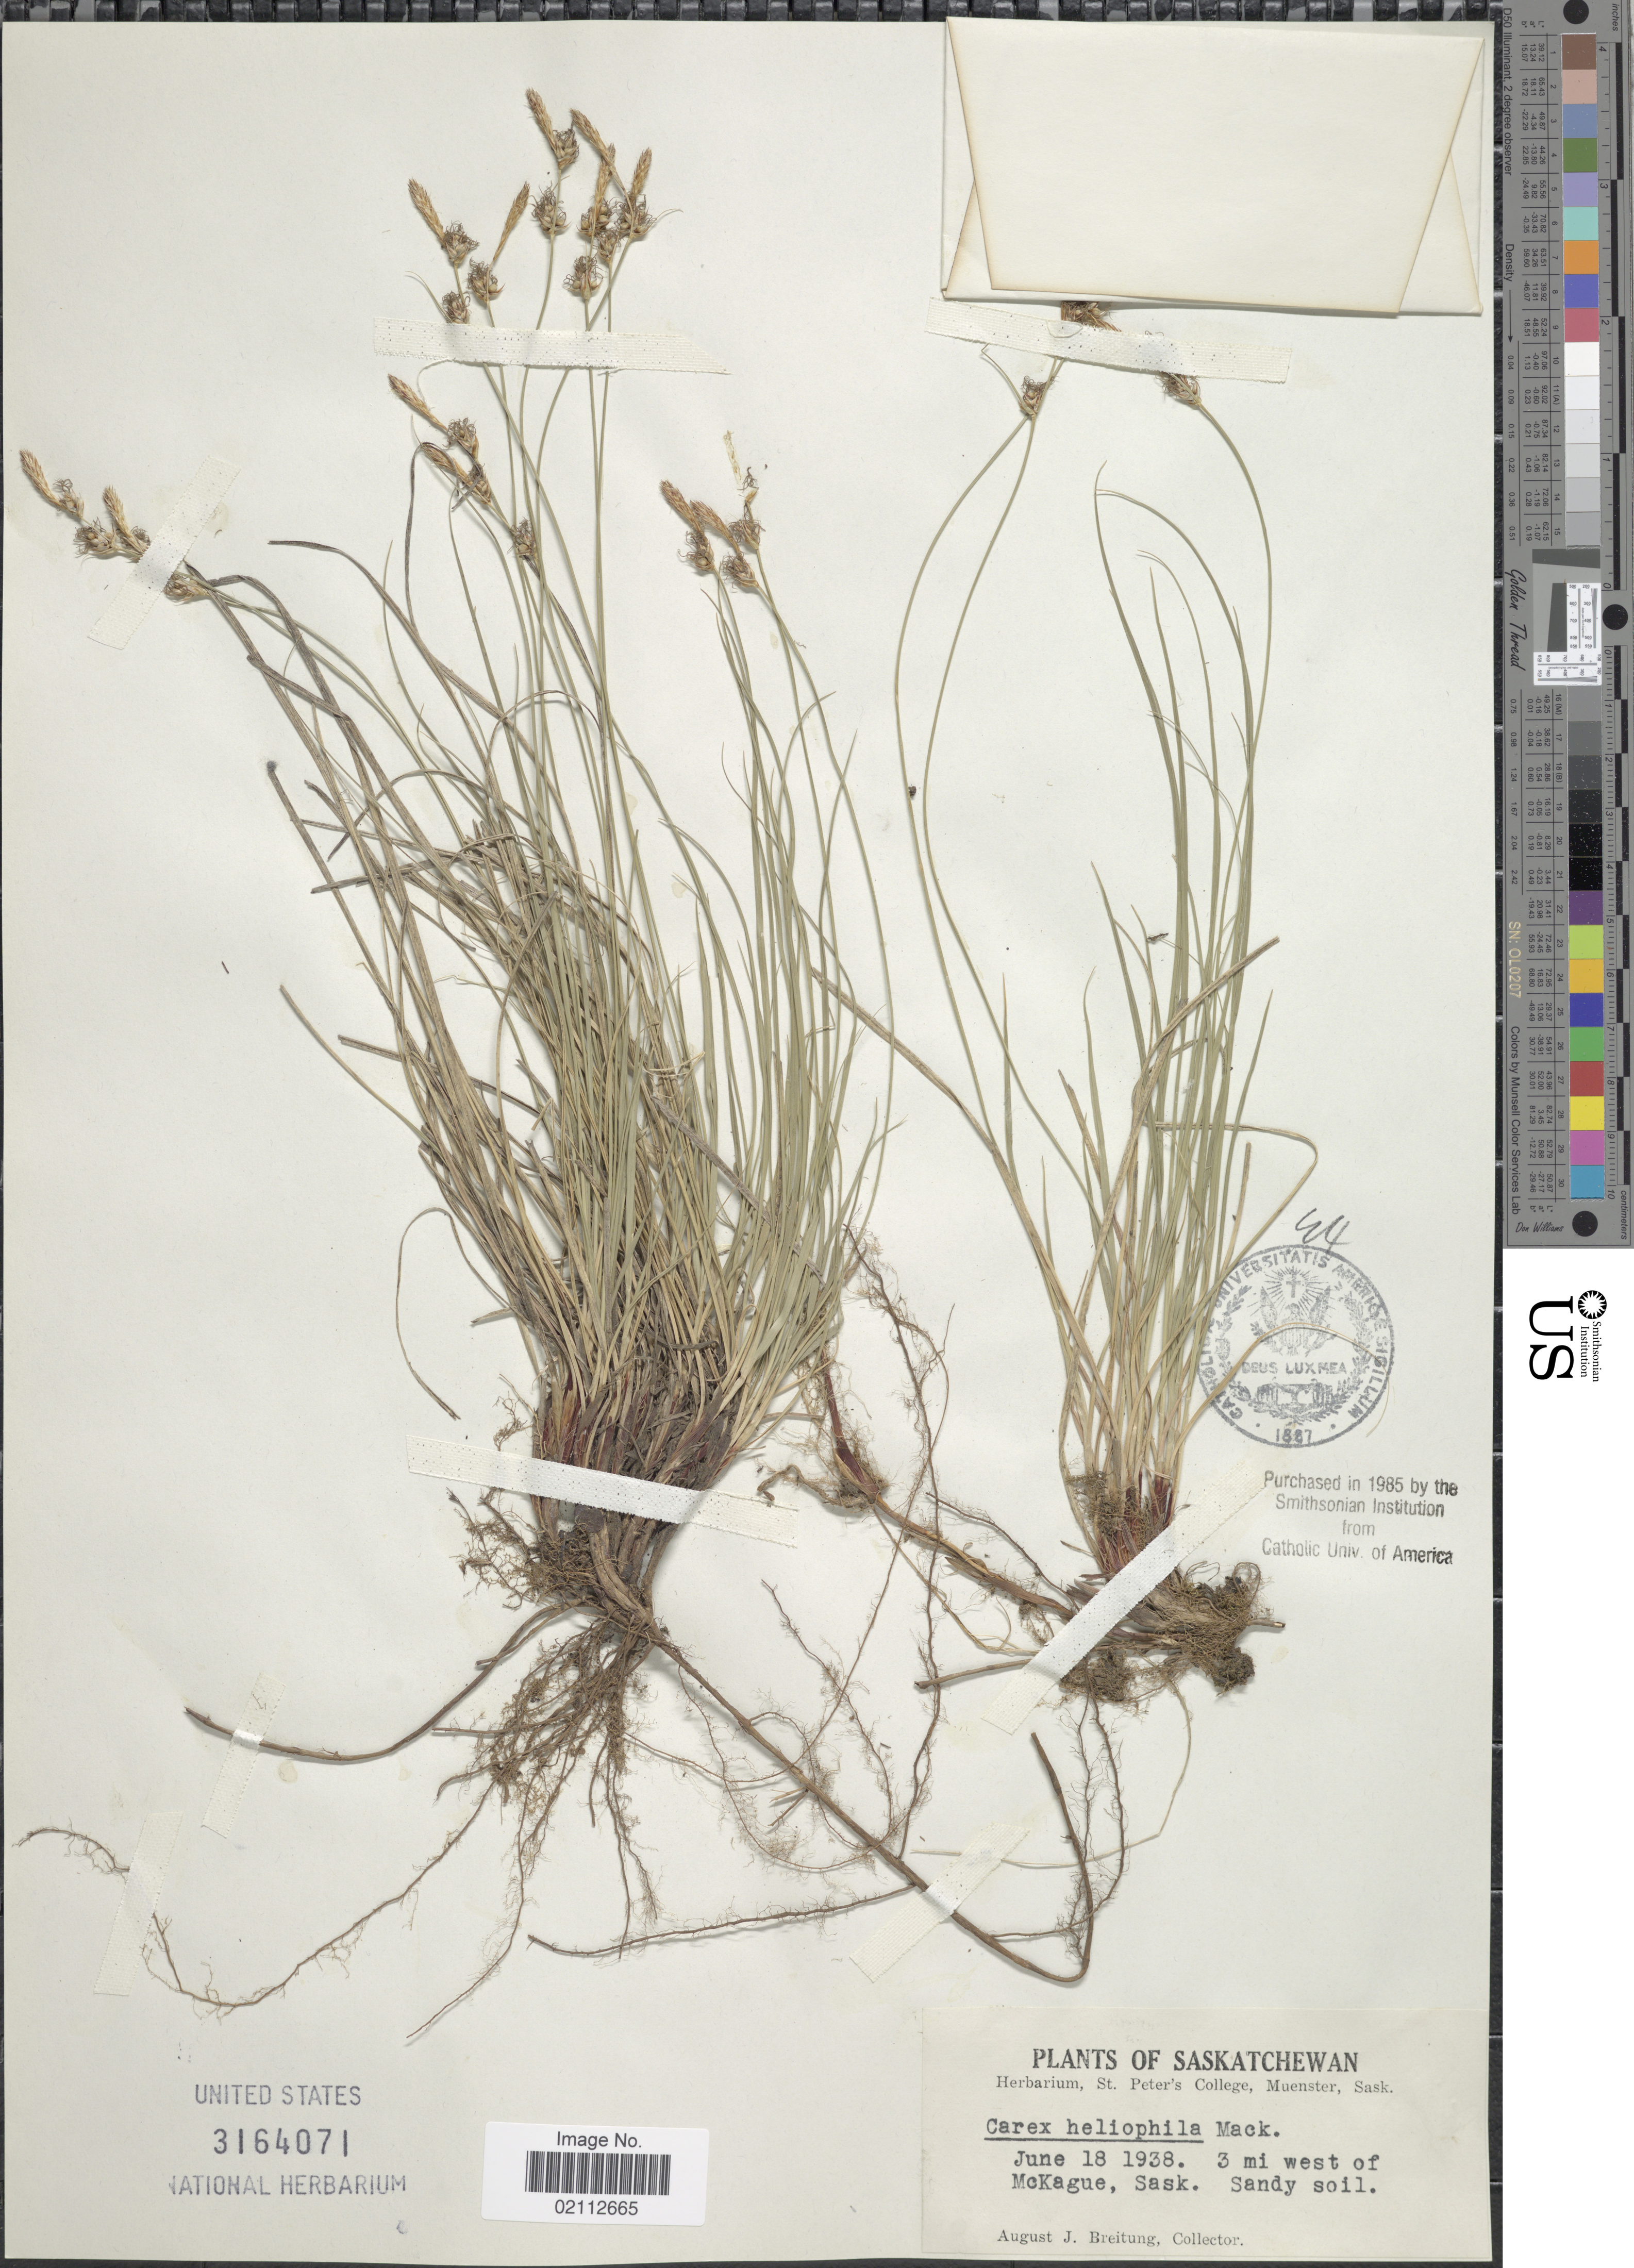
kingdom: Plantae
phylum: Tracheophyta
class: Liliopsida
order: Poales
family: Cyperaceae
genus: Carex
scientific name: Carex heliophila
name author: Mack.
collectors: A. Breitung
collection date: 1938-06-18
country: Canada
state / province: Saskatchewan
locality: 3 mi west of McKague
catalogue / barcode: US 3164071